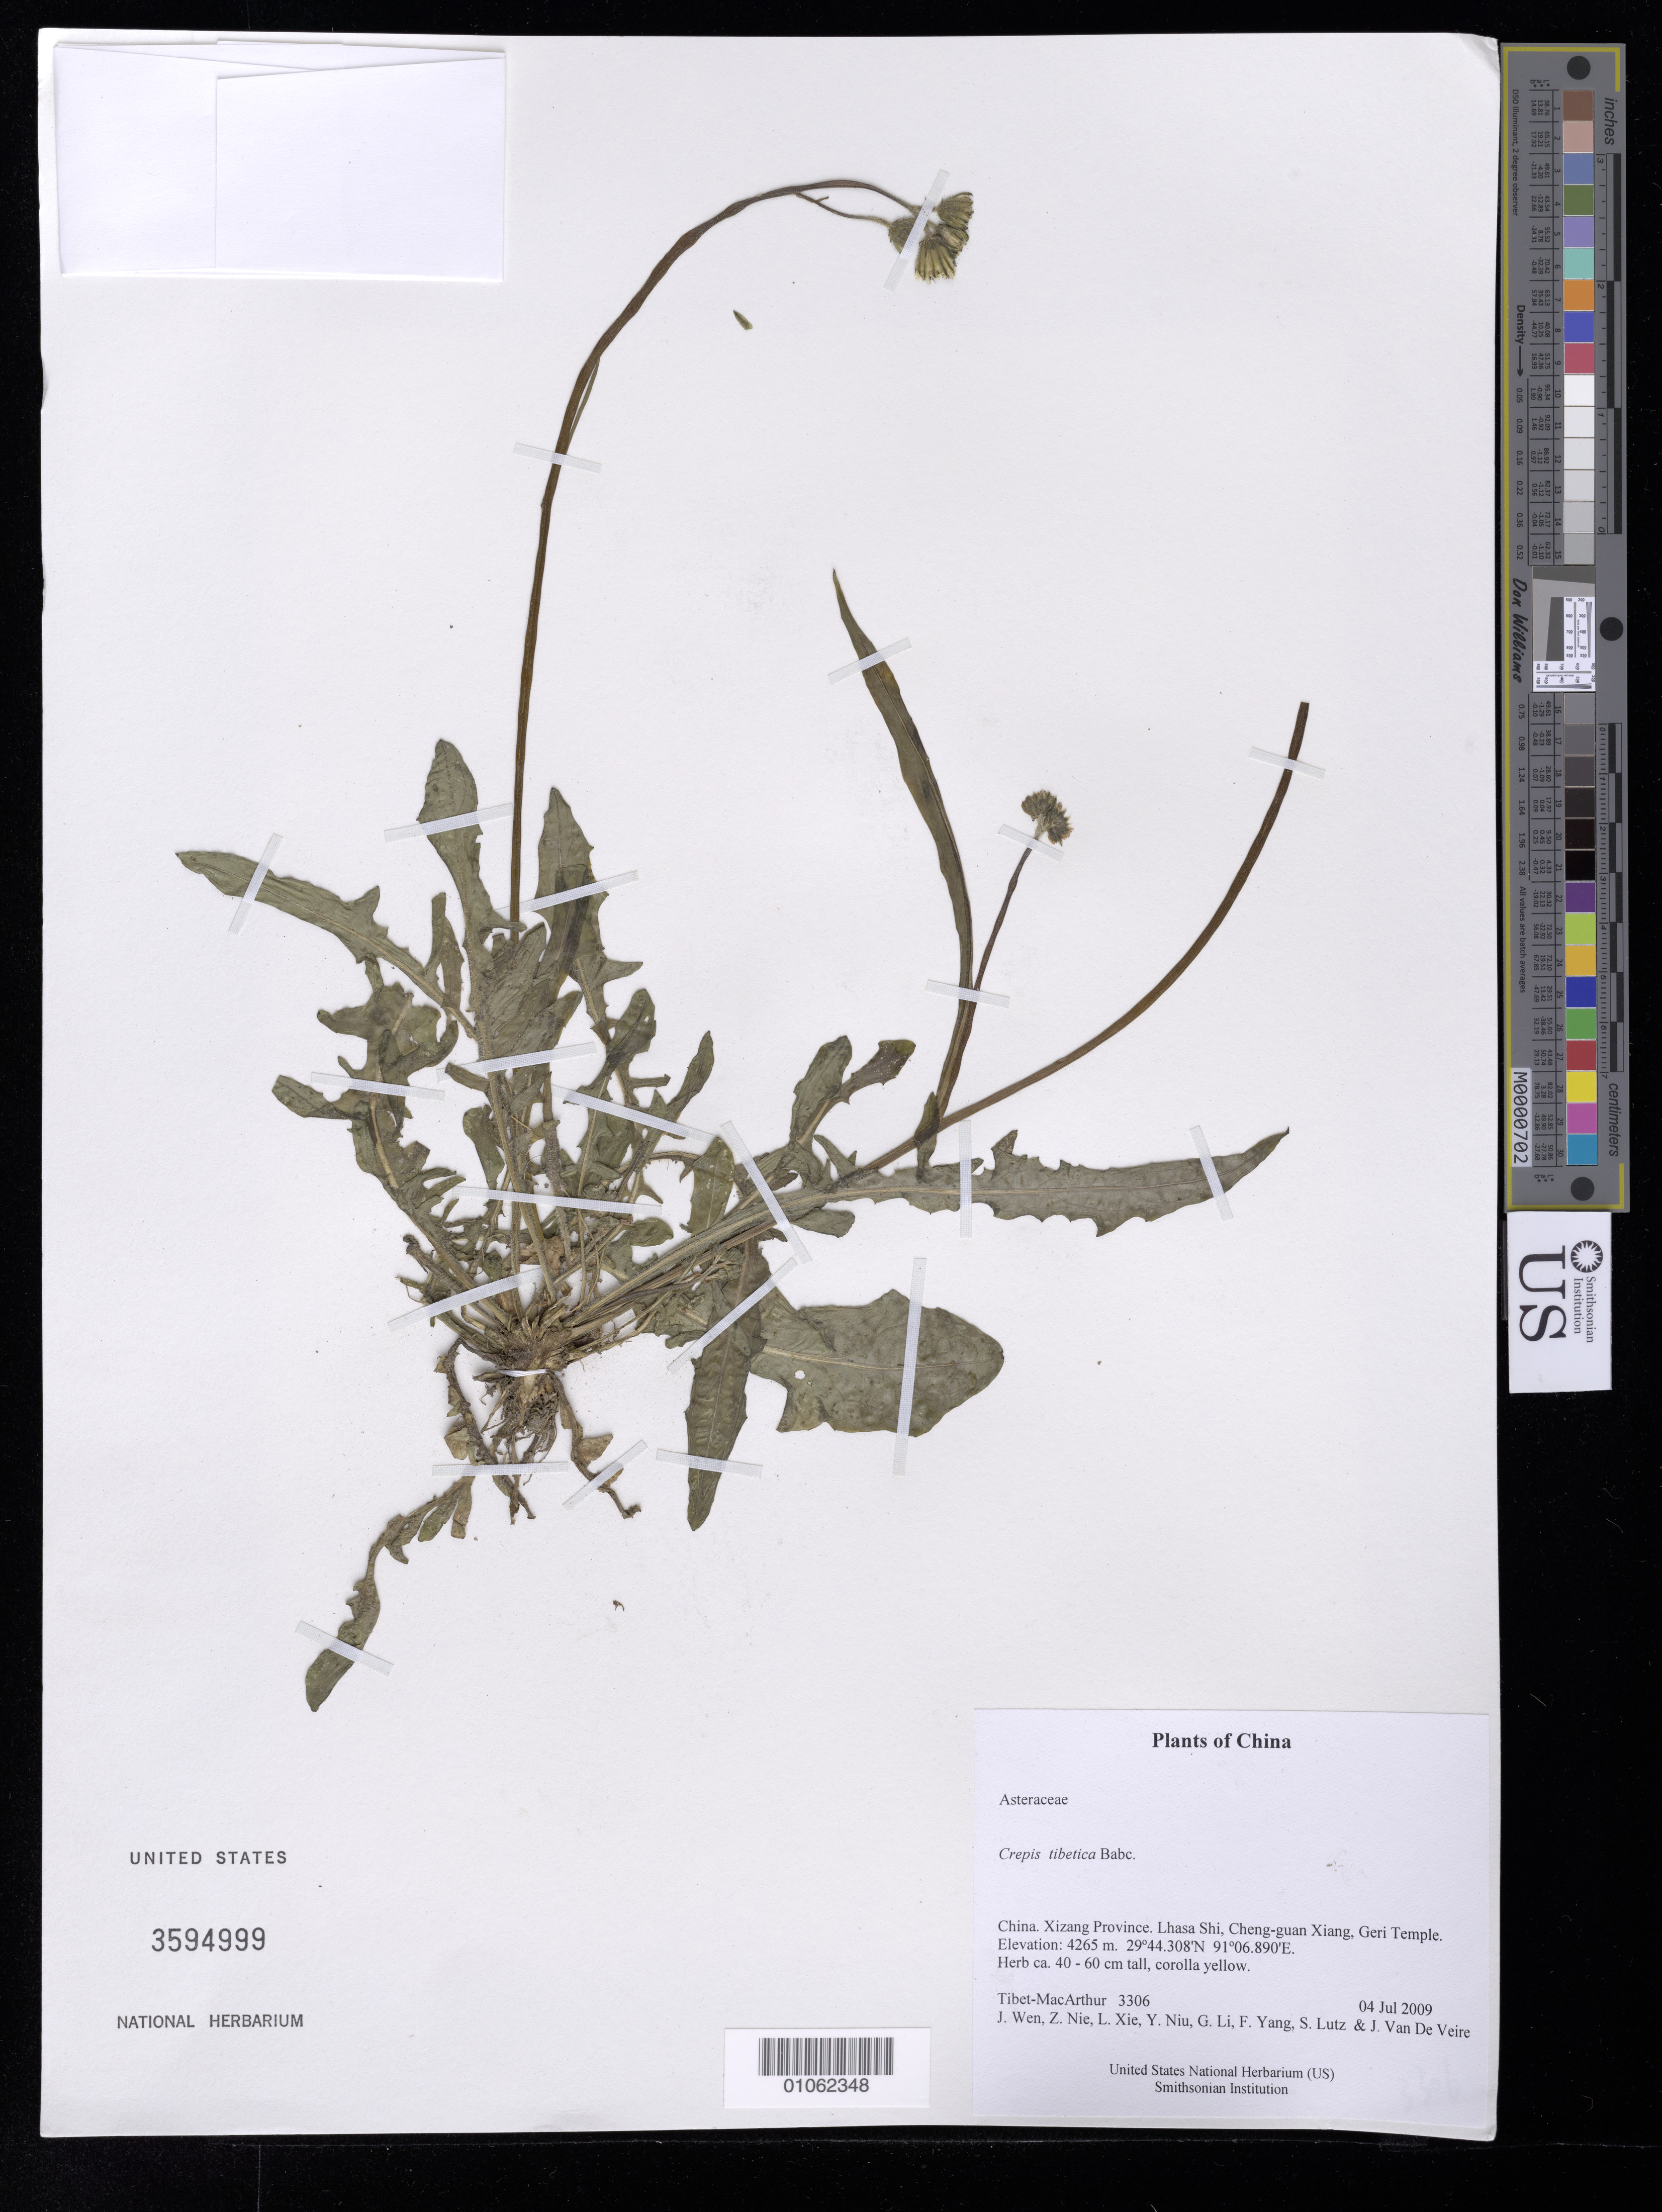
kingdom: Plantae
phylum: Tracheophyta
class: Magnoliopsida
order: Asterales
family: Asteraceae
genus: Crepis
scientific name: Crepis elongata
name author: Babc.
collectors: Tibet-MacArthur, J. Wen, Z. Nie, L. Xie, Y. Niu, G. Li, F. Yang, S. Lutz & J. Van De Veire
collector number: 3306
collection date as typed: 04 Jul 2009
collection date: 2009-07-04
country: China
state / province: Xizang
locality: Lhasa Shi, Cheng-guan Xiang, Geri Temple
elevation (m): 4265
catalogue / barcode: US 3594999